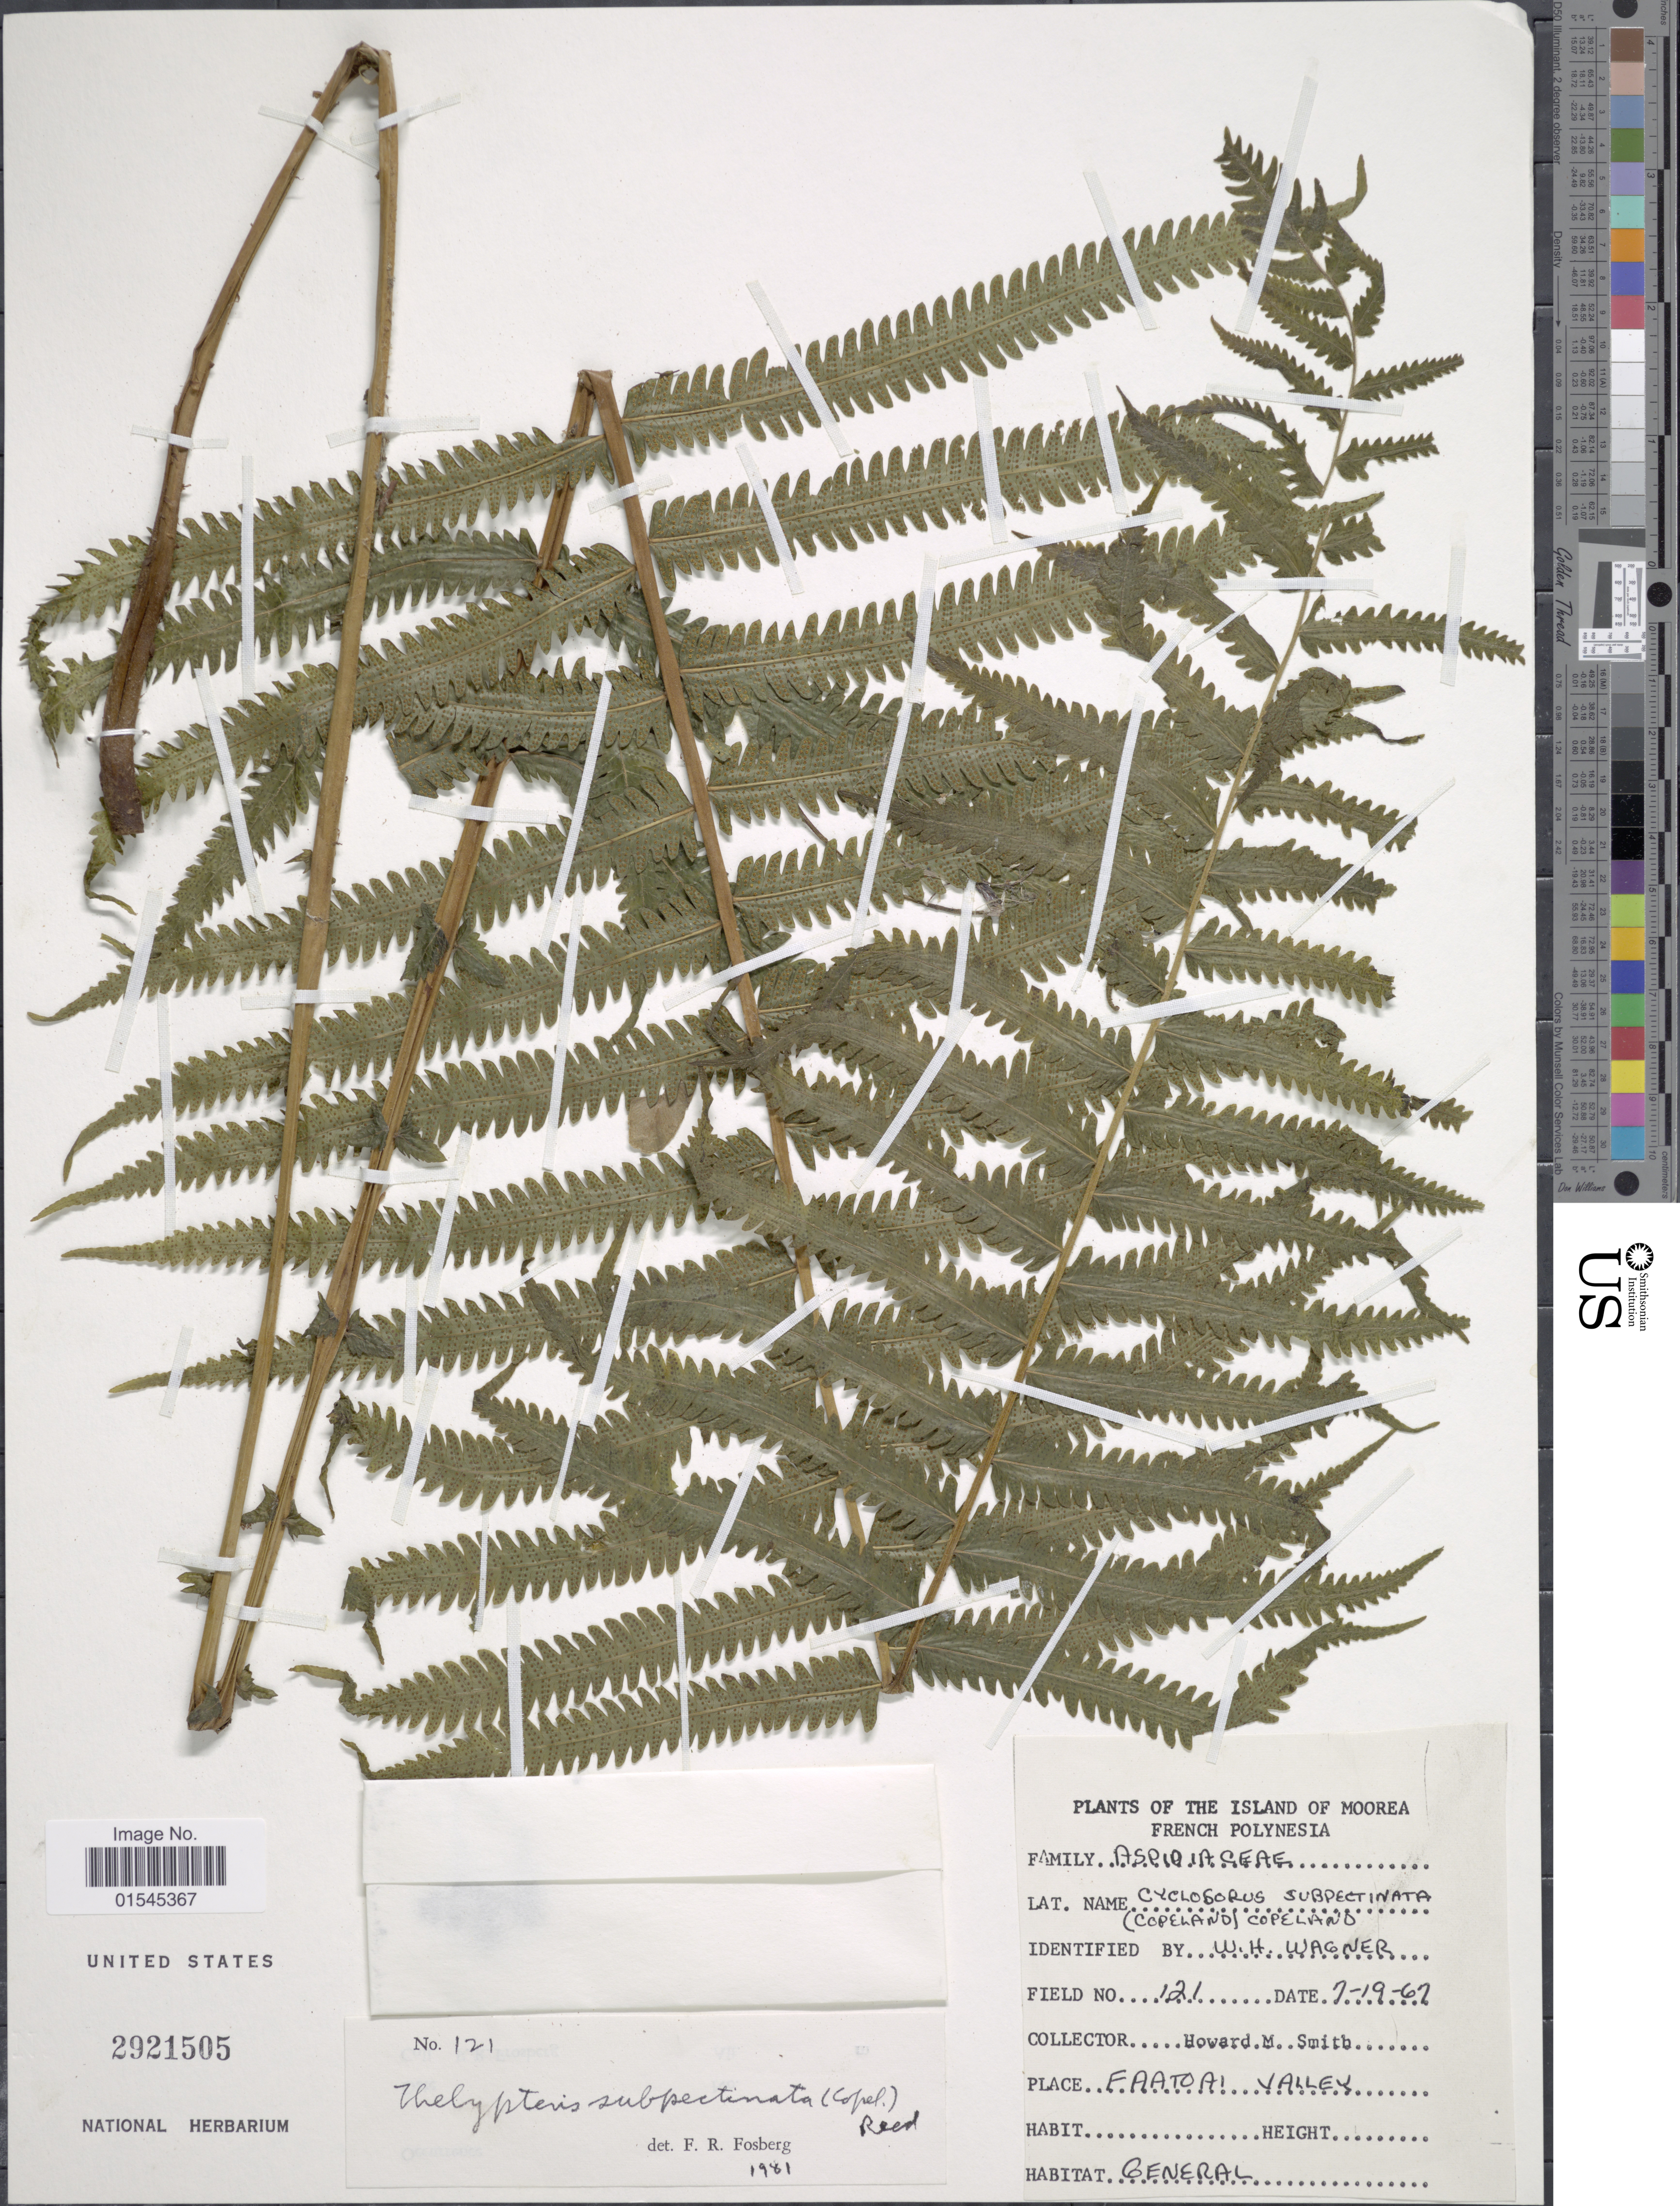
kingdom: Plantae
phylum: Tracheophyta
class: Polypodiopsida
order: Polypodiales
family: Thelypteridaceae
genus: Sphaerostephanos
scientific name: Sphaerostephanos subpectinatus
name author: (Copel.) Holttum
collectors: H. M. Smith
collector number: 121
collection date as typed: Transcribed d/m/y: 19/7/67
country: French Polynesia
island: Moorea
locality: The Island of Moorea. Faatoai Valley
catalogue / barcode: US 2921505